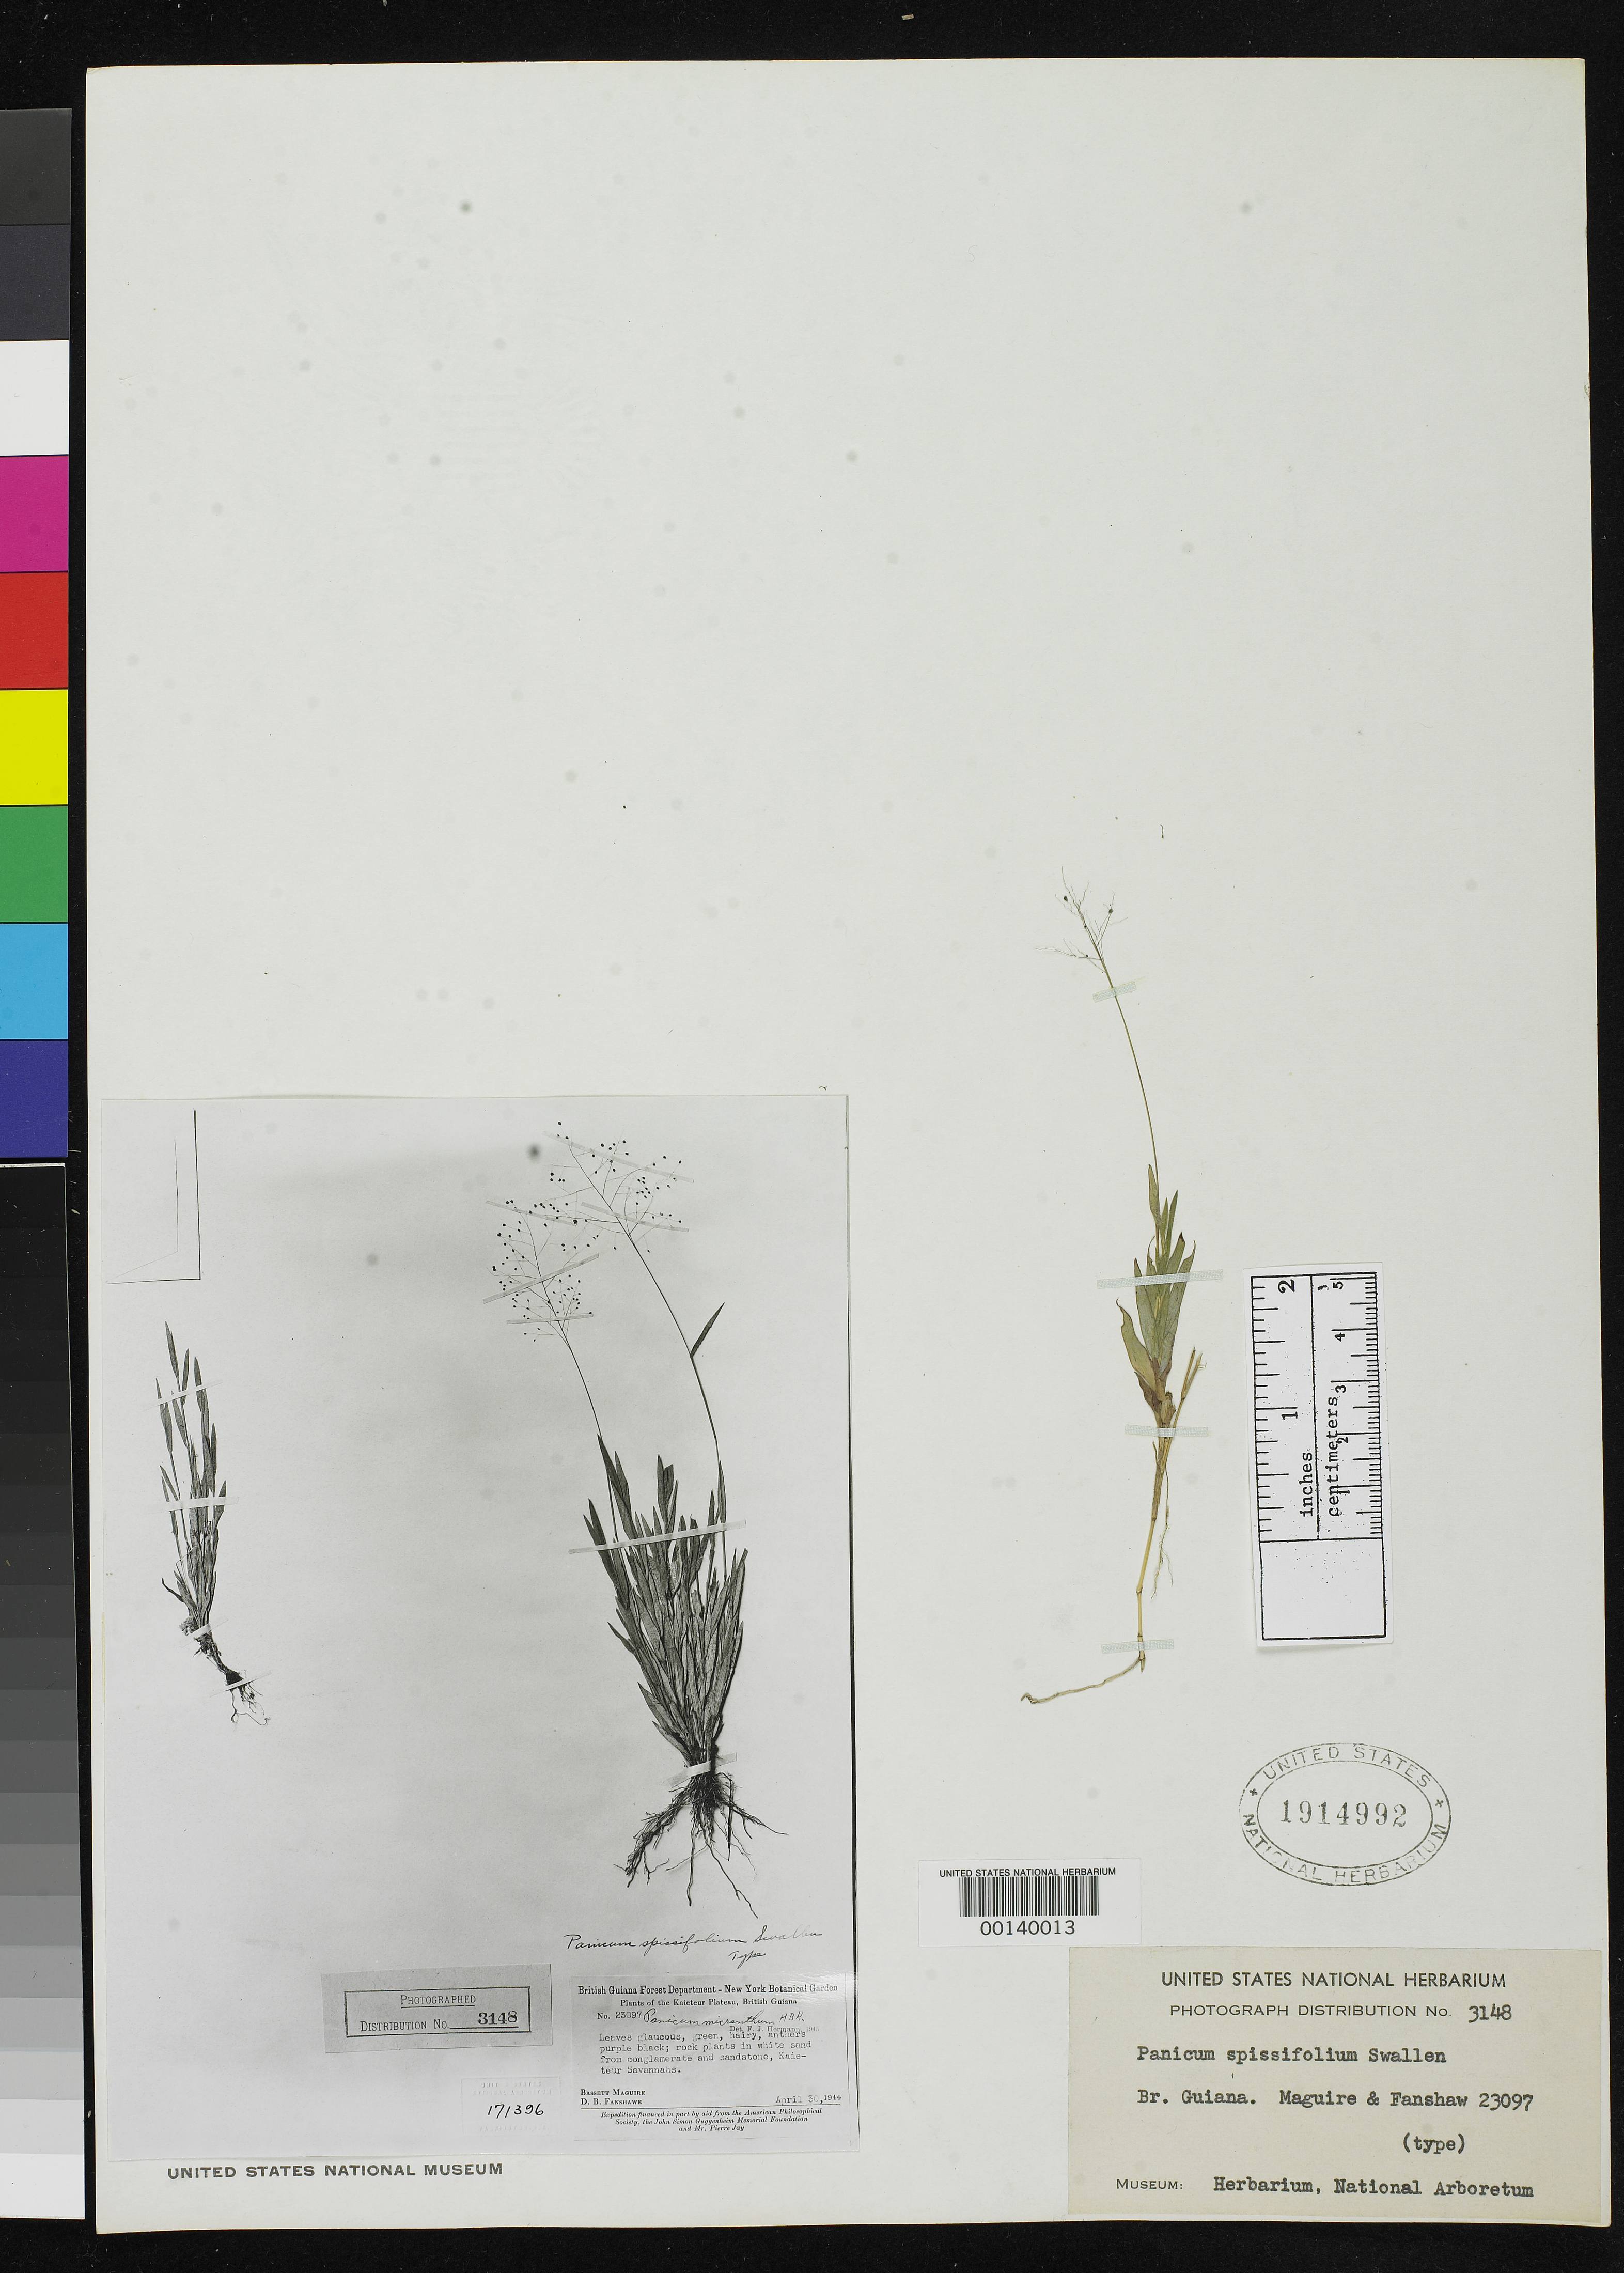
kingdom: Plantae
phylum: Tracheophyta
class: Liliopsida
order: Poales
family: Poaceae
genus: Panicum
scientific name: Panicum spissifolium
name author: Swallen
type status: Type Fragment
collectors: B. Maguire & D. B. Fanshawe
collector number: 23097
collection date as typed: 30 Apr 1944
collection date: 1944-04-30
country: Guyana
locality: Kaieteur plateau, Kaieteur savannahs.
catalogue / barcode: US 1914992